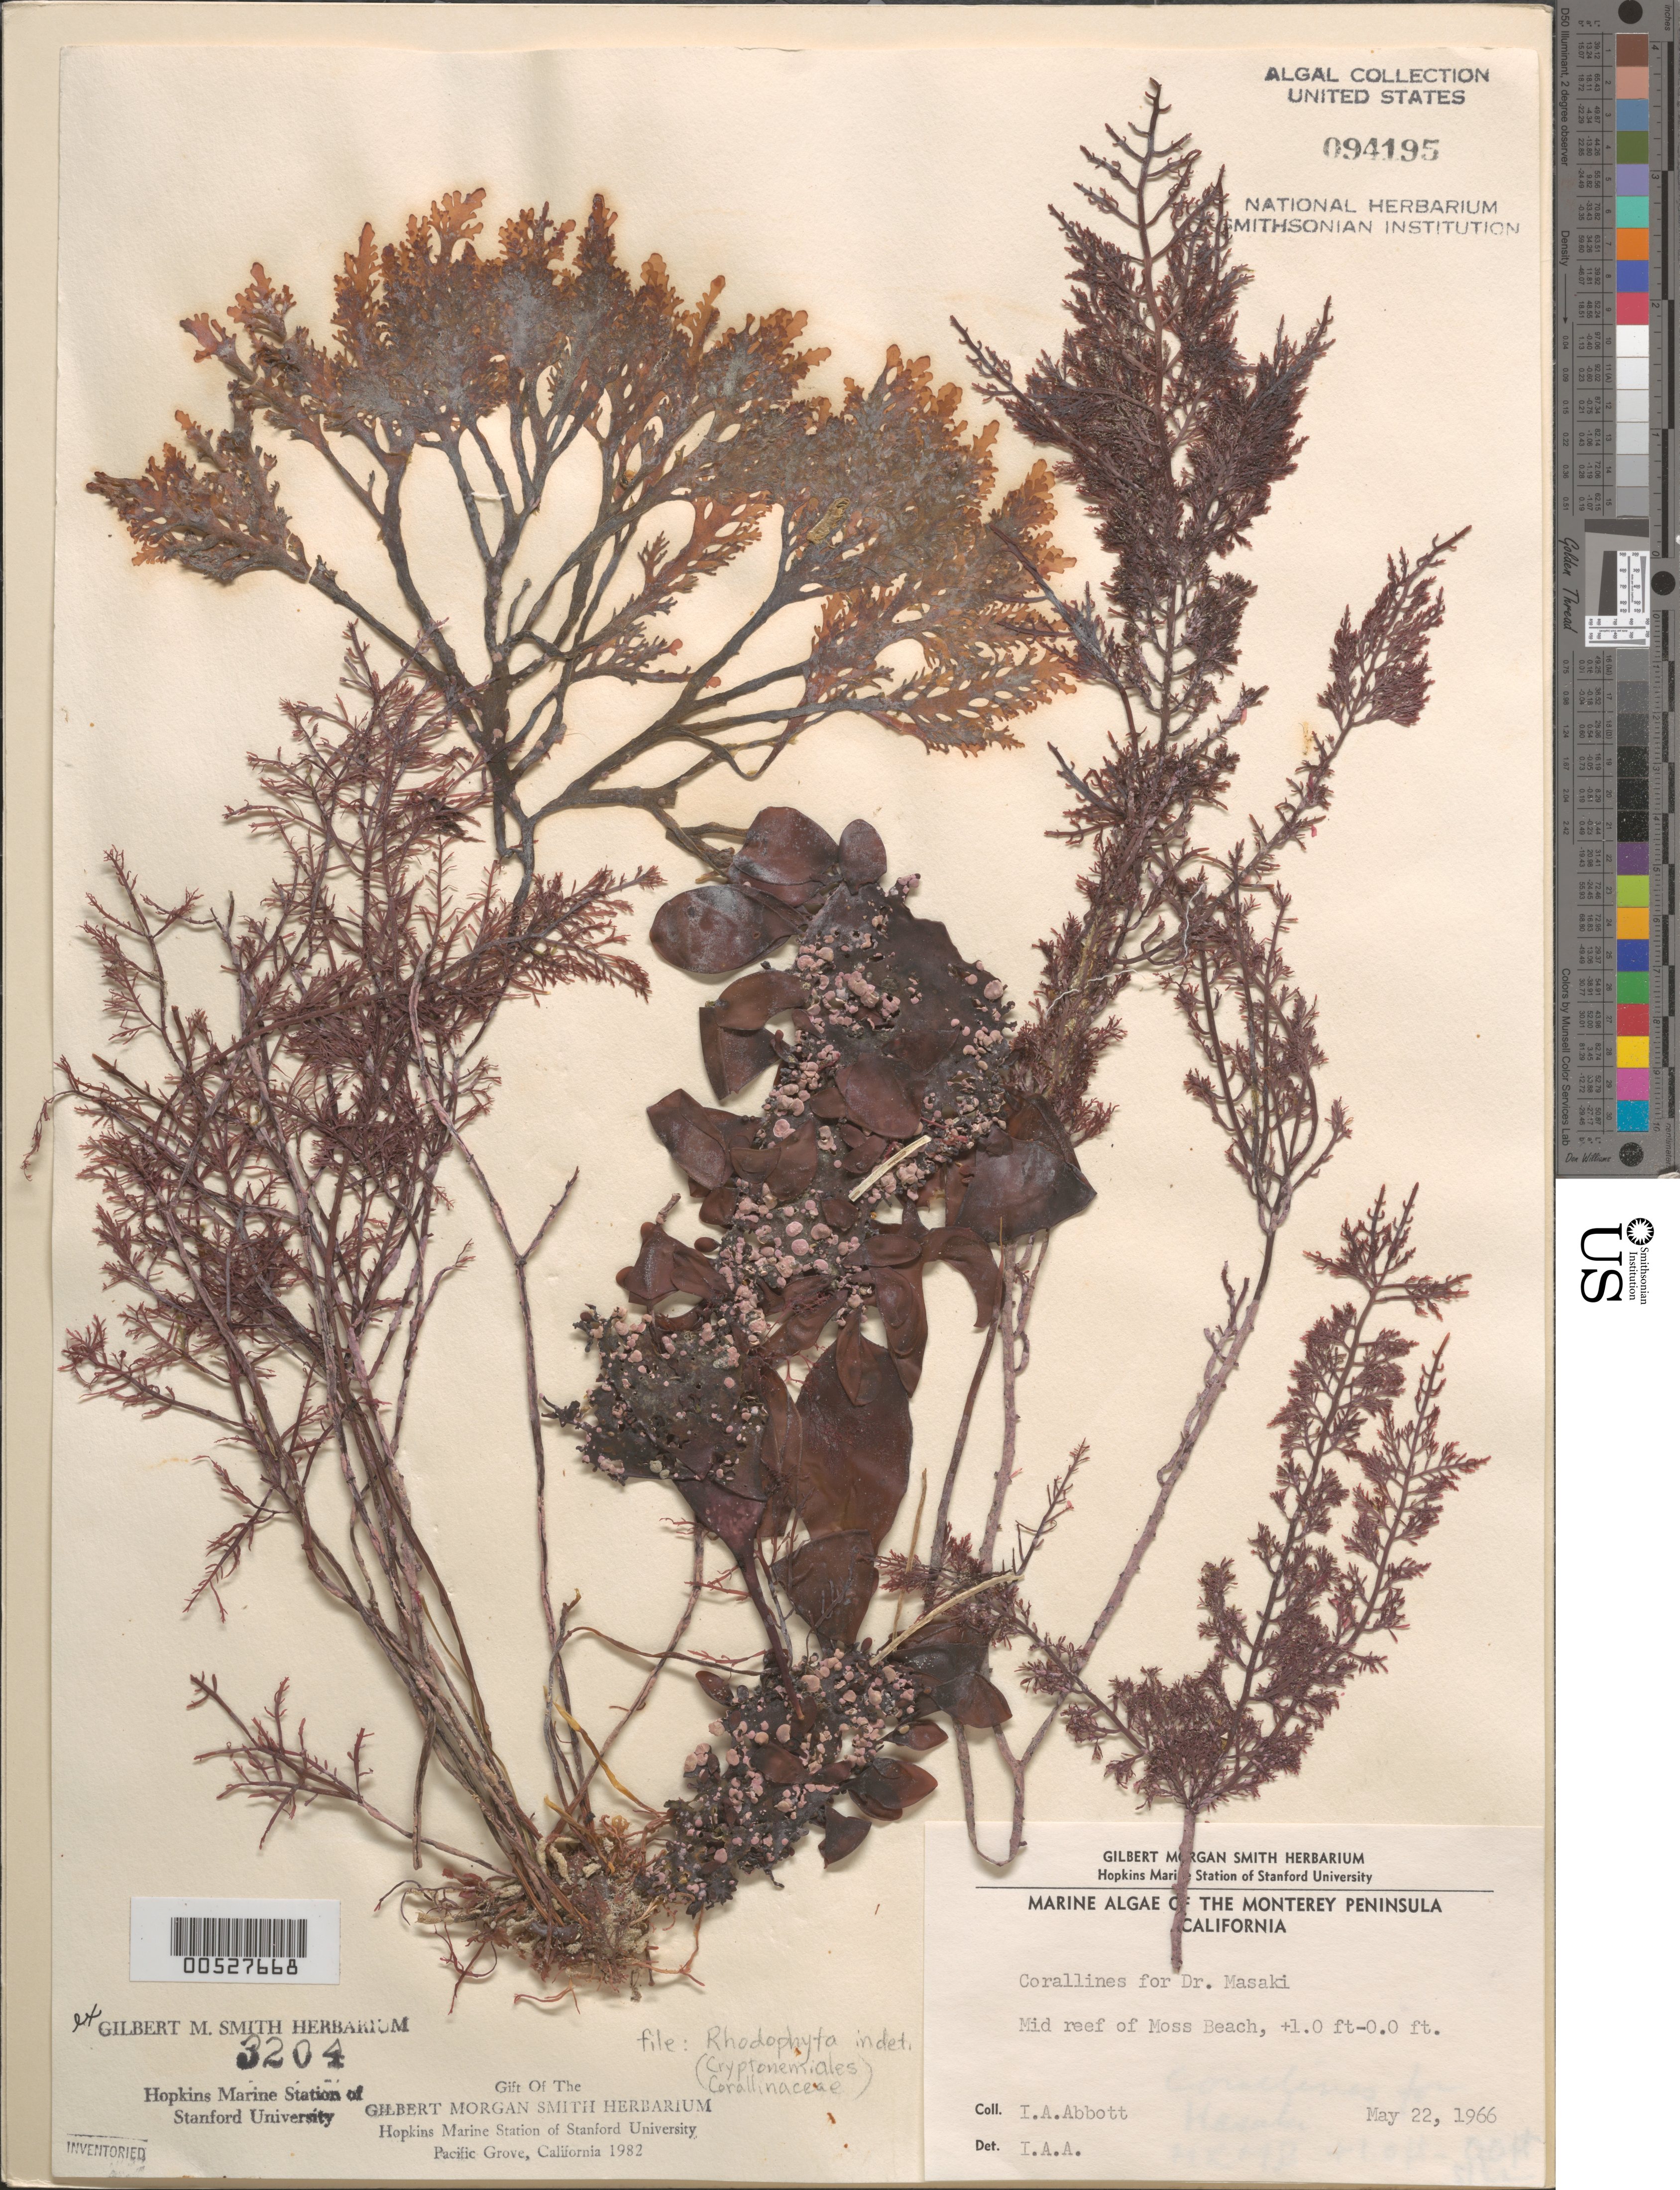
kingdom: Plantae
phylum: Rhodophyta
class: Florideophyceae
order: Corallinales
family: Corallinaceae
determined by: Abbott, Isabella A.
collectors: I. A. Abbott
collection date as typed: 22 May 1966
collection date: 1966-05-22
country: United States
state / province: California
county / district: Monterey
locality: Middle Reef of Moss Beach, Monterey Peninsula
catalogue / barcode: US 94195